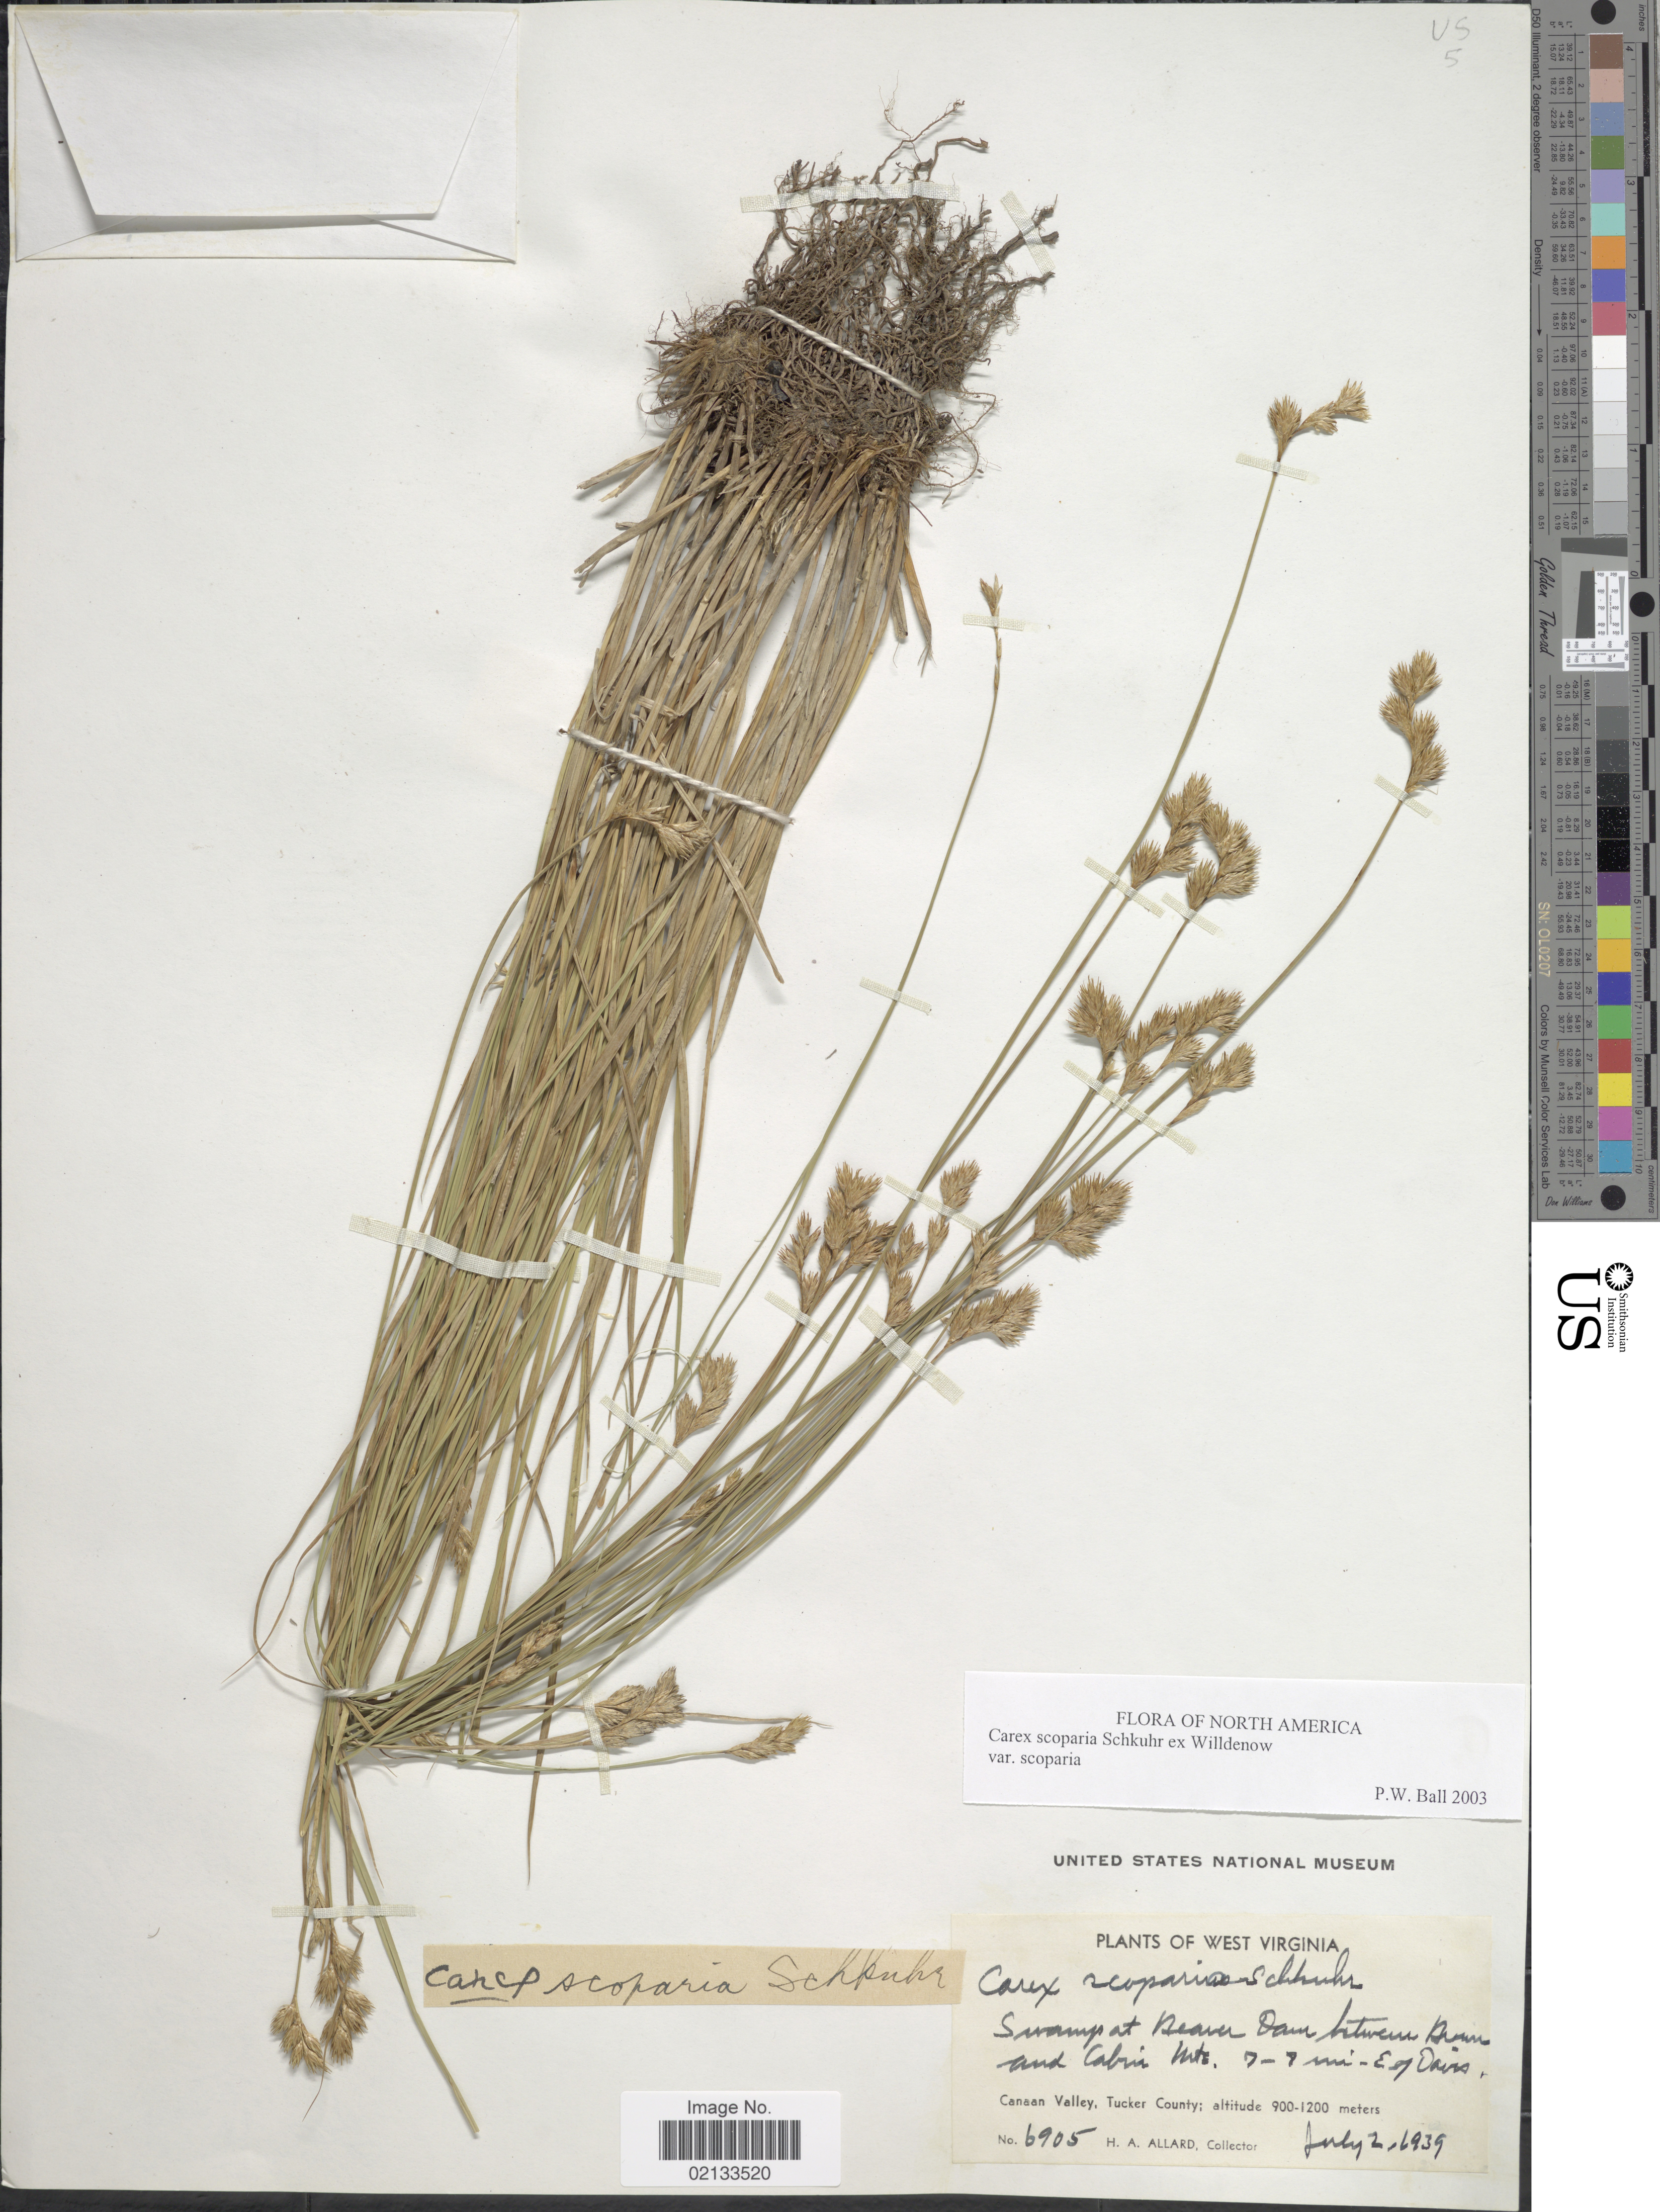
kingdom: Plantae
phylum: Tracheophyta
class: Liliopsida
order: Poales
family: Cyperaceae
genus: Carex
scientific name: Carex scoparia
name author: Schkuhr ex Willd.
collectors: H. A. Allard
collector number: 6905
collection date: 1939-07-02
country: United States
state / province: West Virginia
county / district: Tucker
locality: Swamp at Beaver Dam between Brown and Cabin Mts, 7-8 mi E of Davis, Canaan Valley, Tucker County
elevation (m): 900